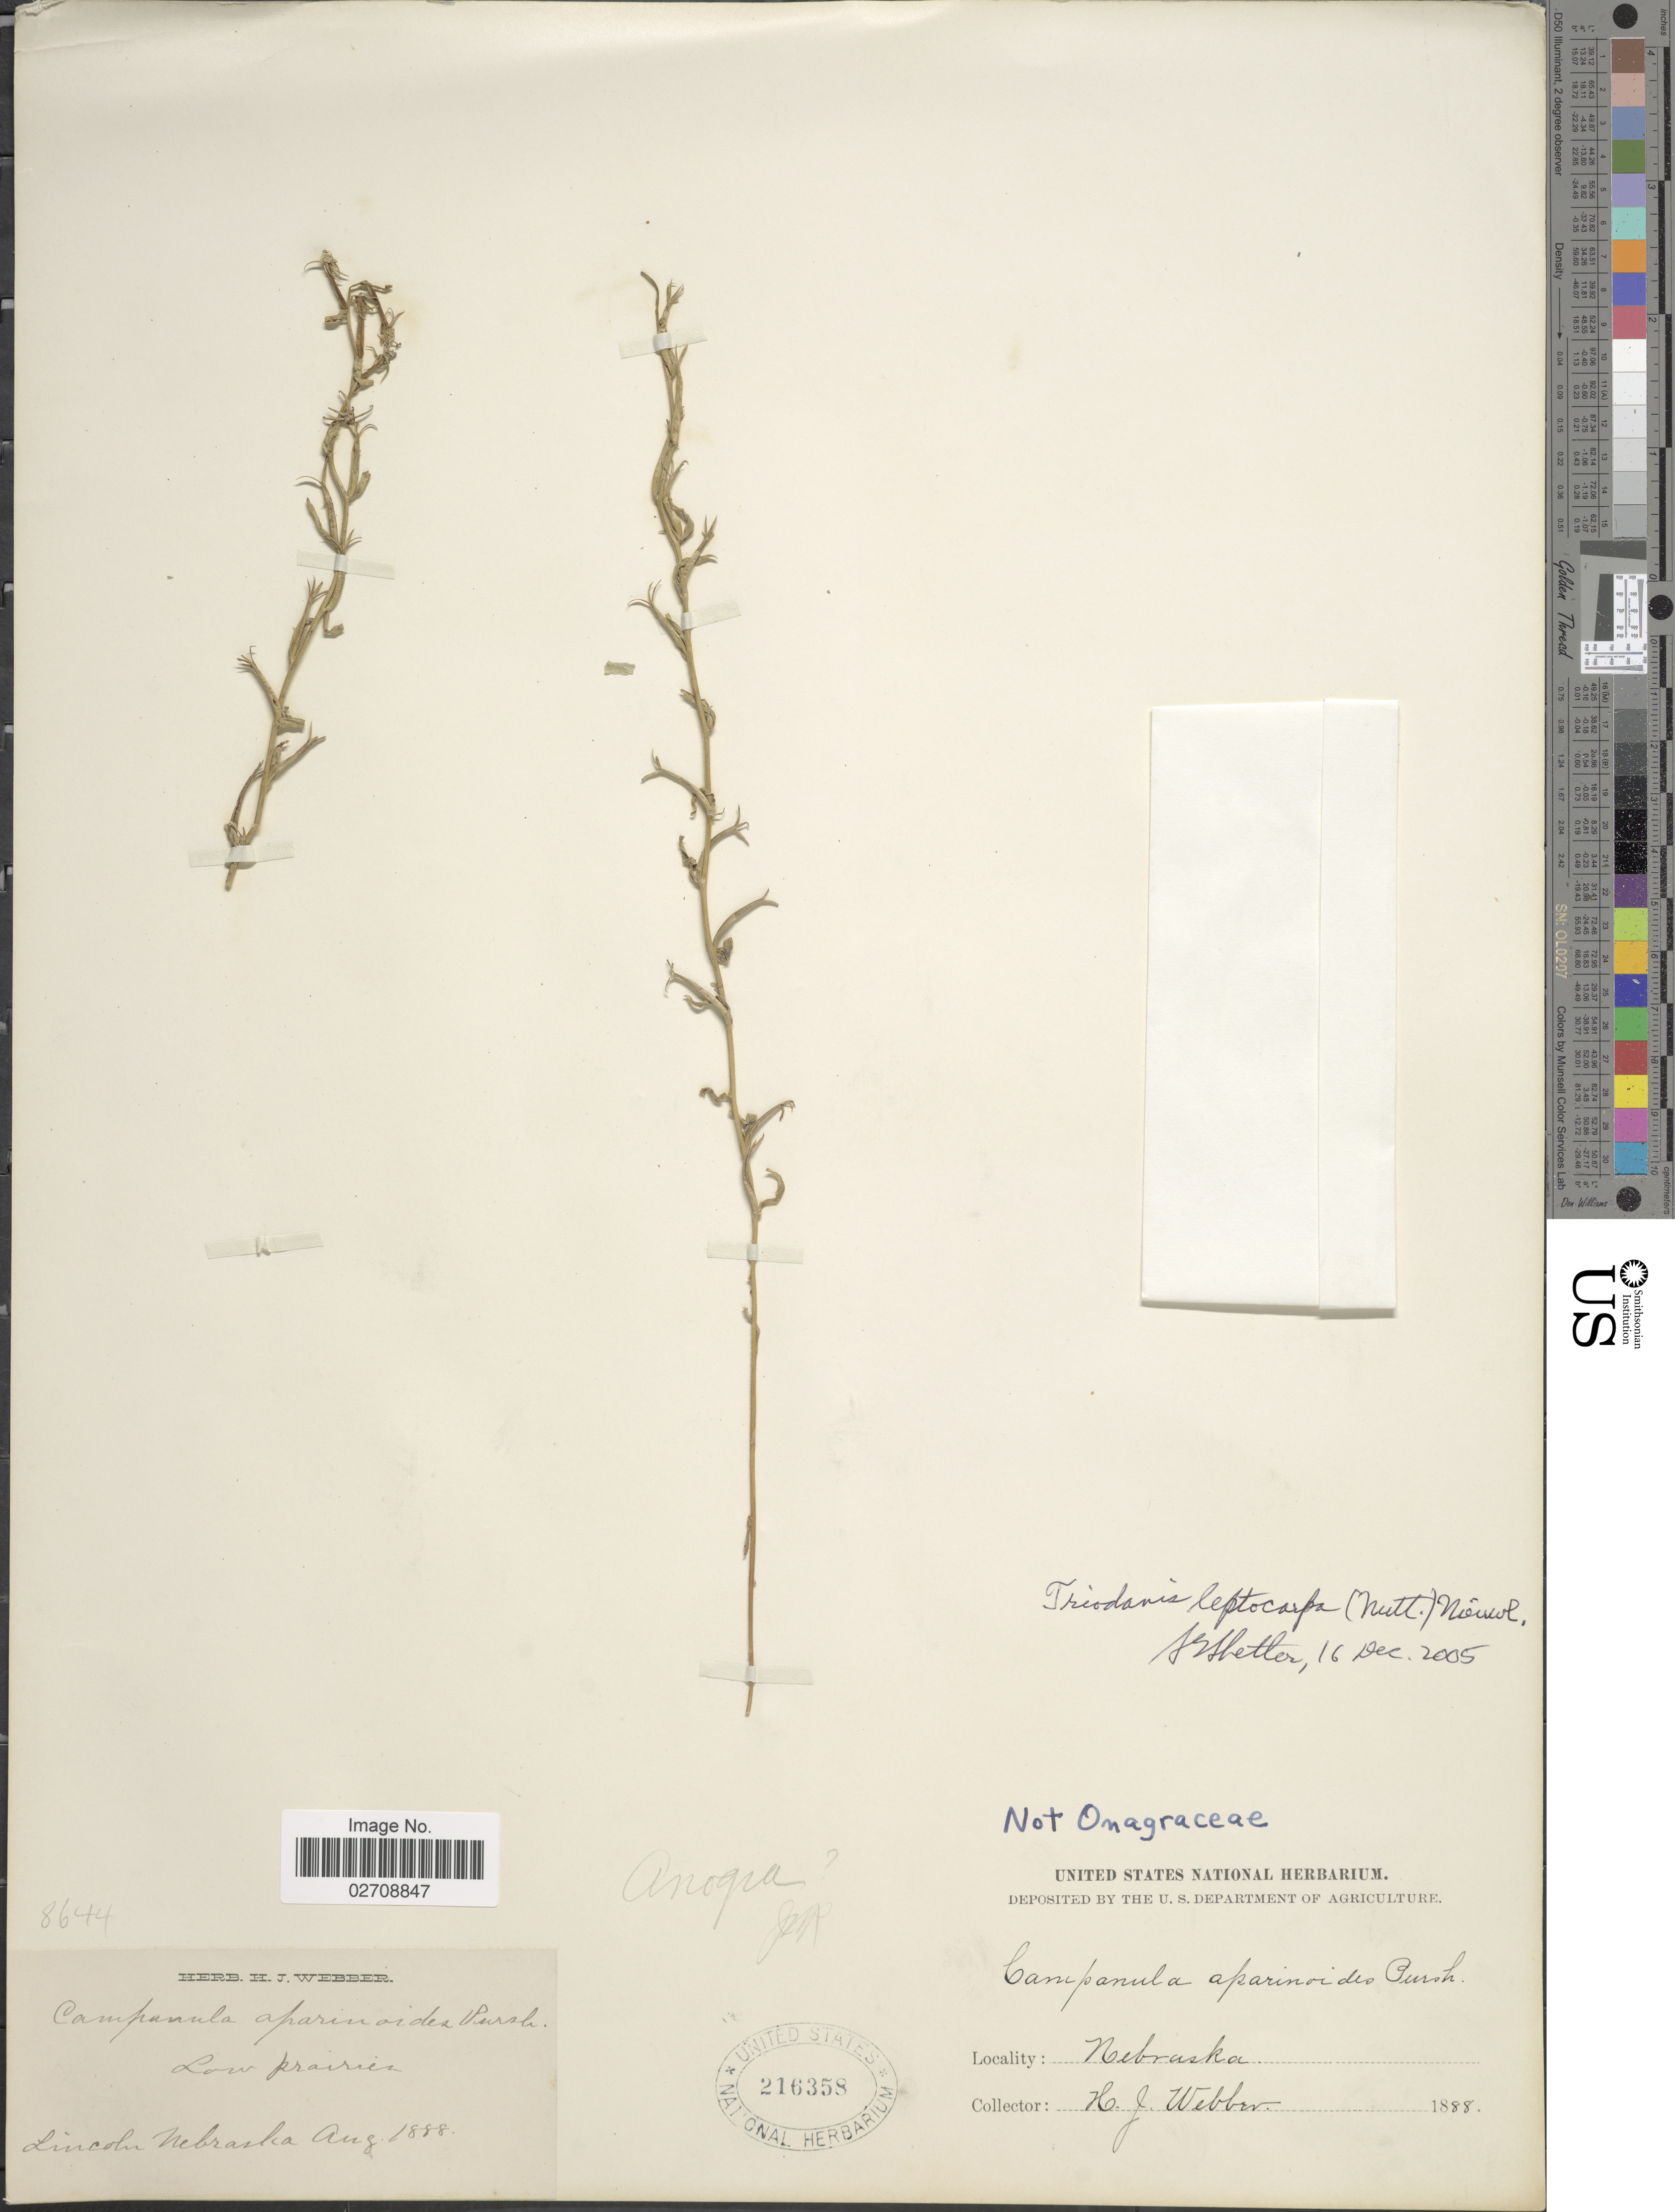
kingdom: Plantae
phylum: Tracheophyta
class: Magnoliopsida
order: Asterales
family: Campanulaceae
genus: Triodanis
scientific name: Triodanis leptocarpa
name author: Nieuwl.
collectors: H. Webber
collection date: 1888-08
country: United States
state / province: Nebraska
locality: Lincoln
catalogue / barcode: US 216358